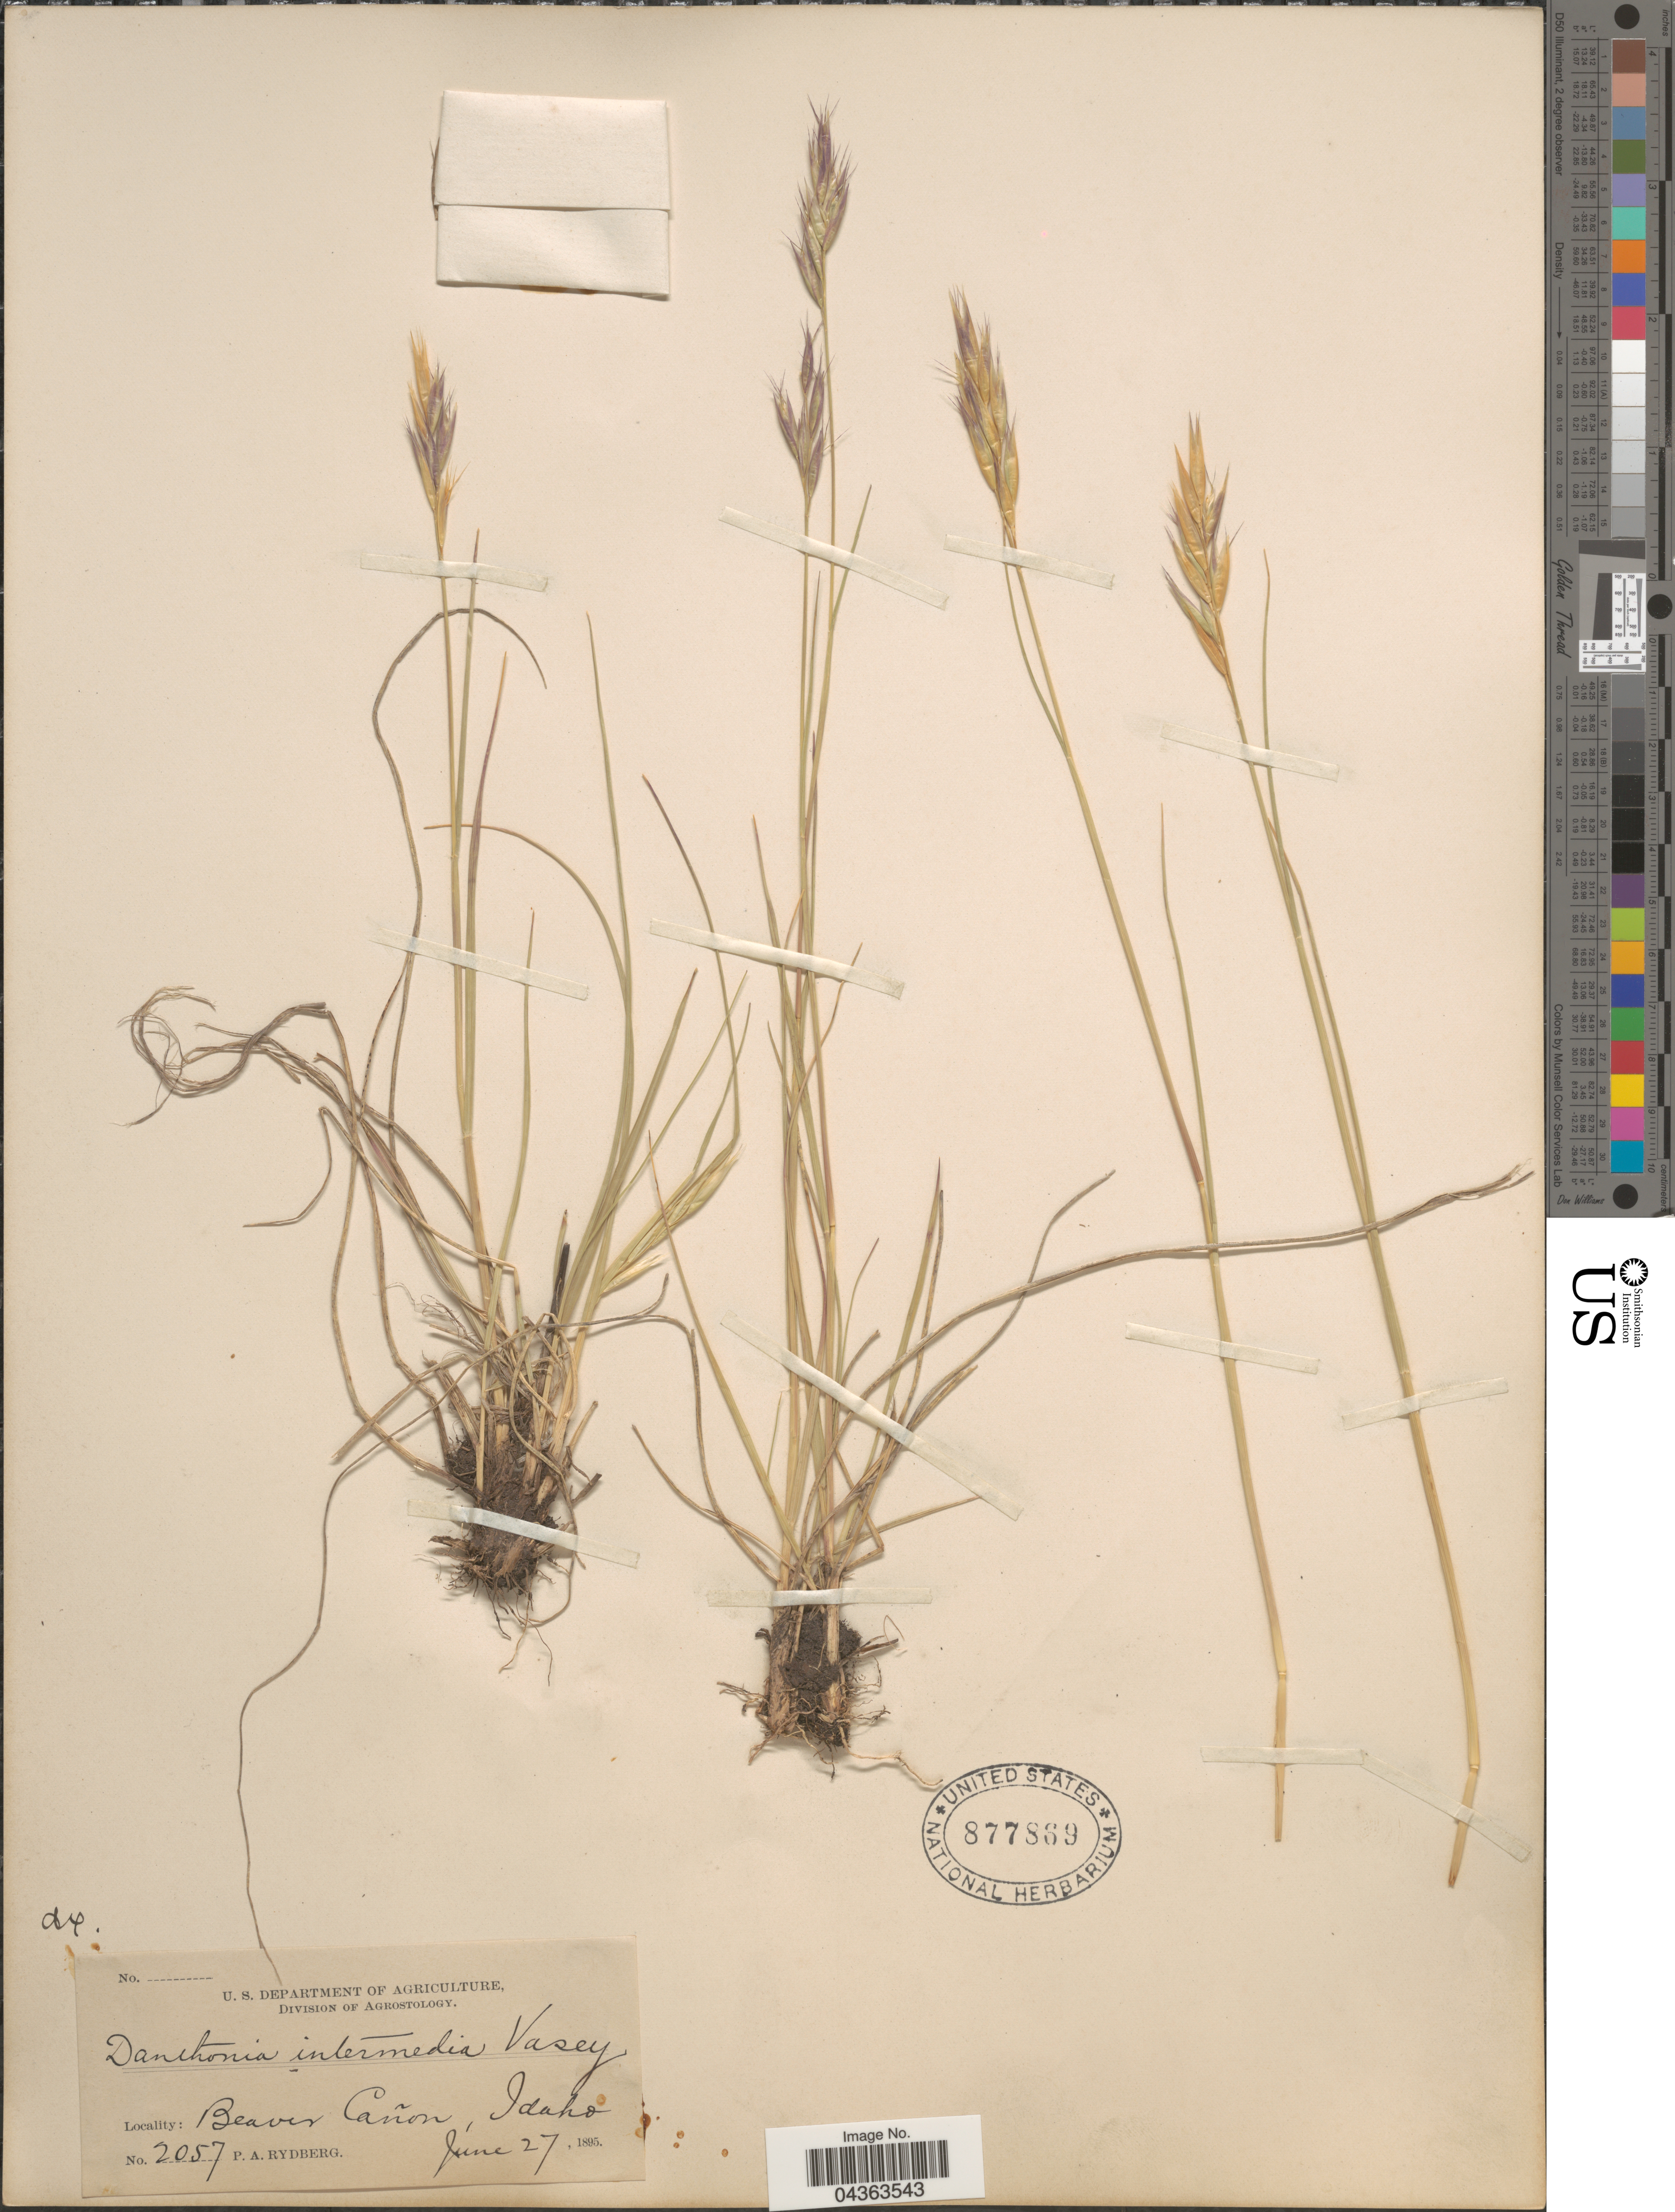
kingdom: Plantae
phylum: Tracheophyta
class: Liliopsida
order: Poales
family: Poaceae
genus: Danthonia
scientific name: Danthonia intermedia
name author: Vasey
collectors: P. A. Rydberg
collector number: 2057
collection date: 1895-06-27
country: United States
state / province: Idaho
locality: Beaver Cañon.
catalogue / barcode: US 877869